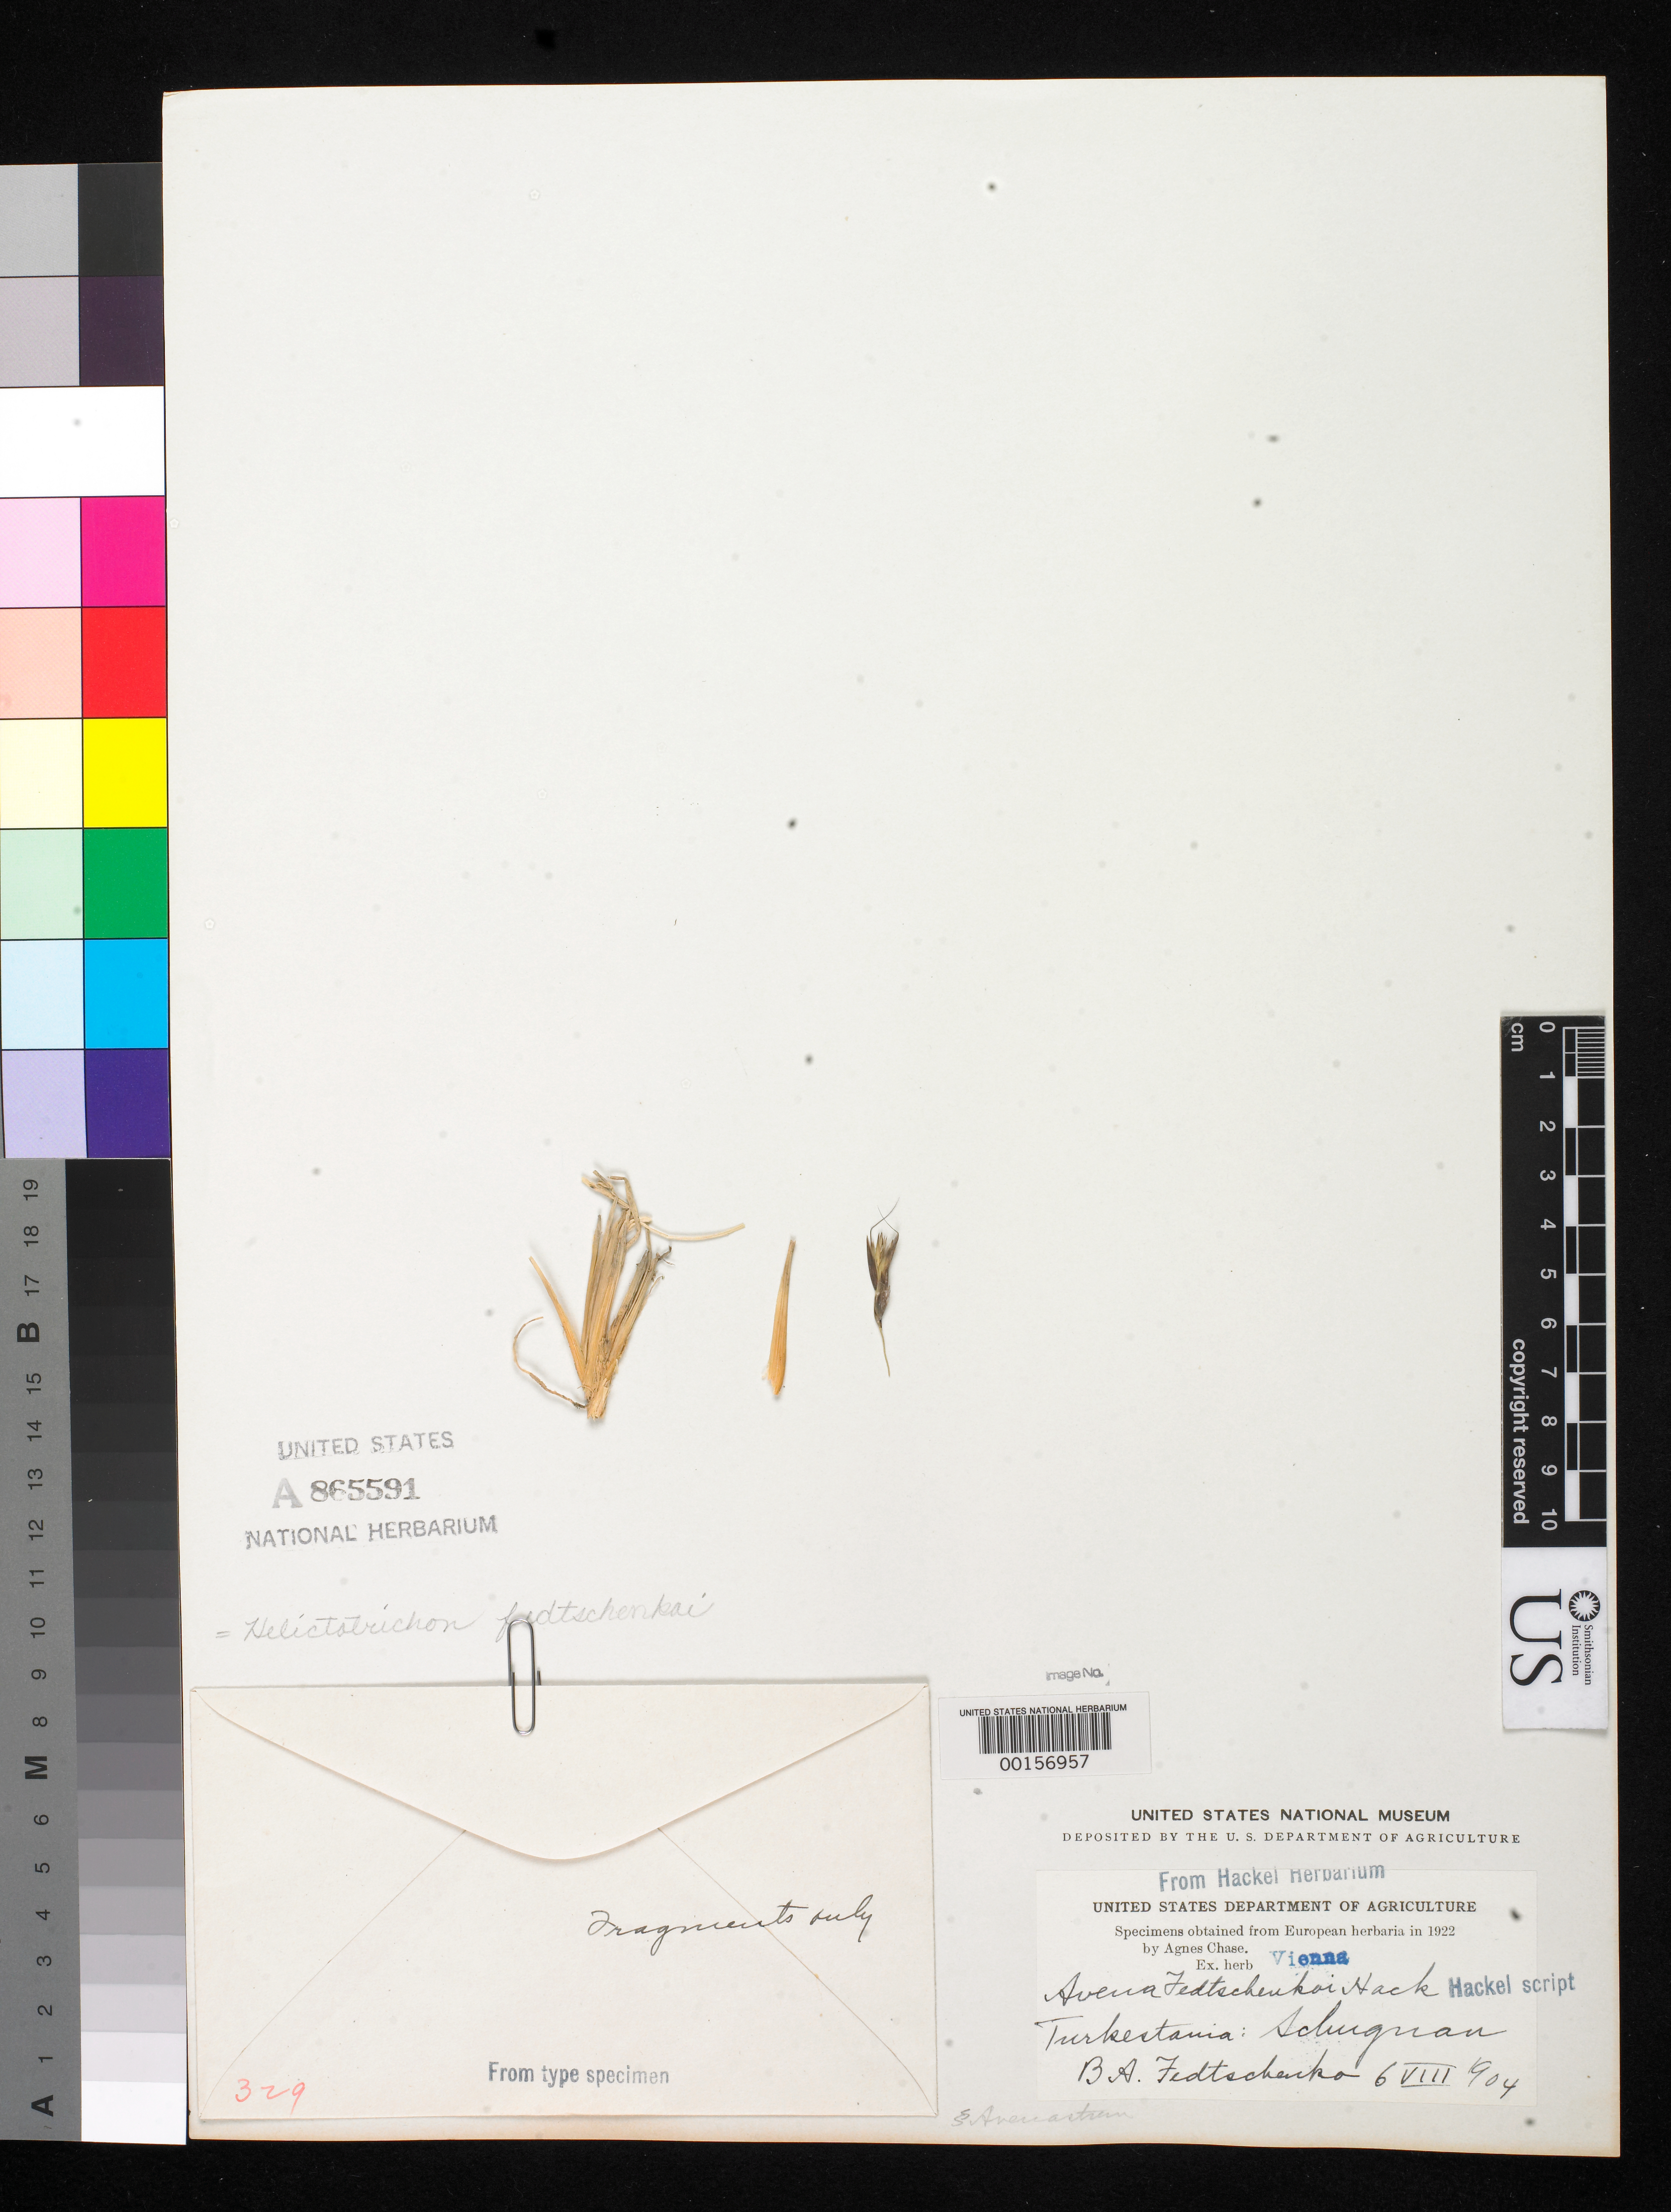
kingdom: Plantae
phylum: Tracheophyta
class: Liliopsida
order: Poales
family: Poaceae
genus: Avena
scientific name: Avena fedtschenkoi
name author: Hack.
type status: Type Fragment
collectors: B. A. Fedtschenko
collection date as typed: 1904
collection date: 1904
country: Tajikistan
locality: Schugnan, in Valle Fl. Roston-Dara sub Trajectu Bogusch. (country as "Turkestan")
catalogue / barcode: US 865591A